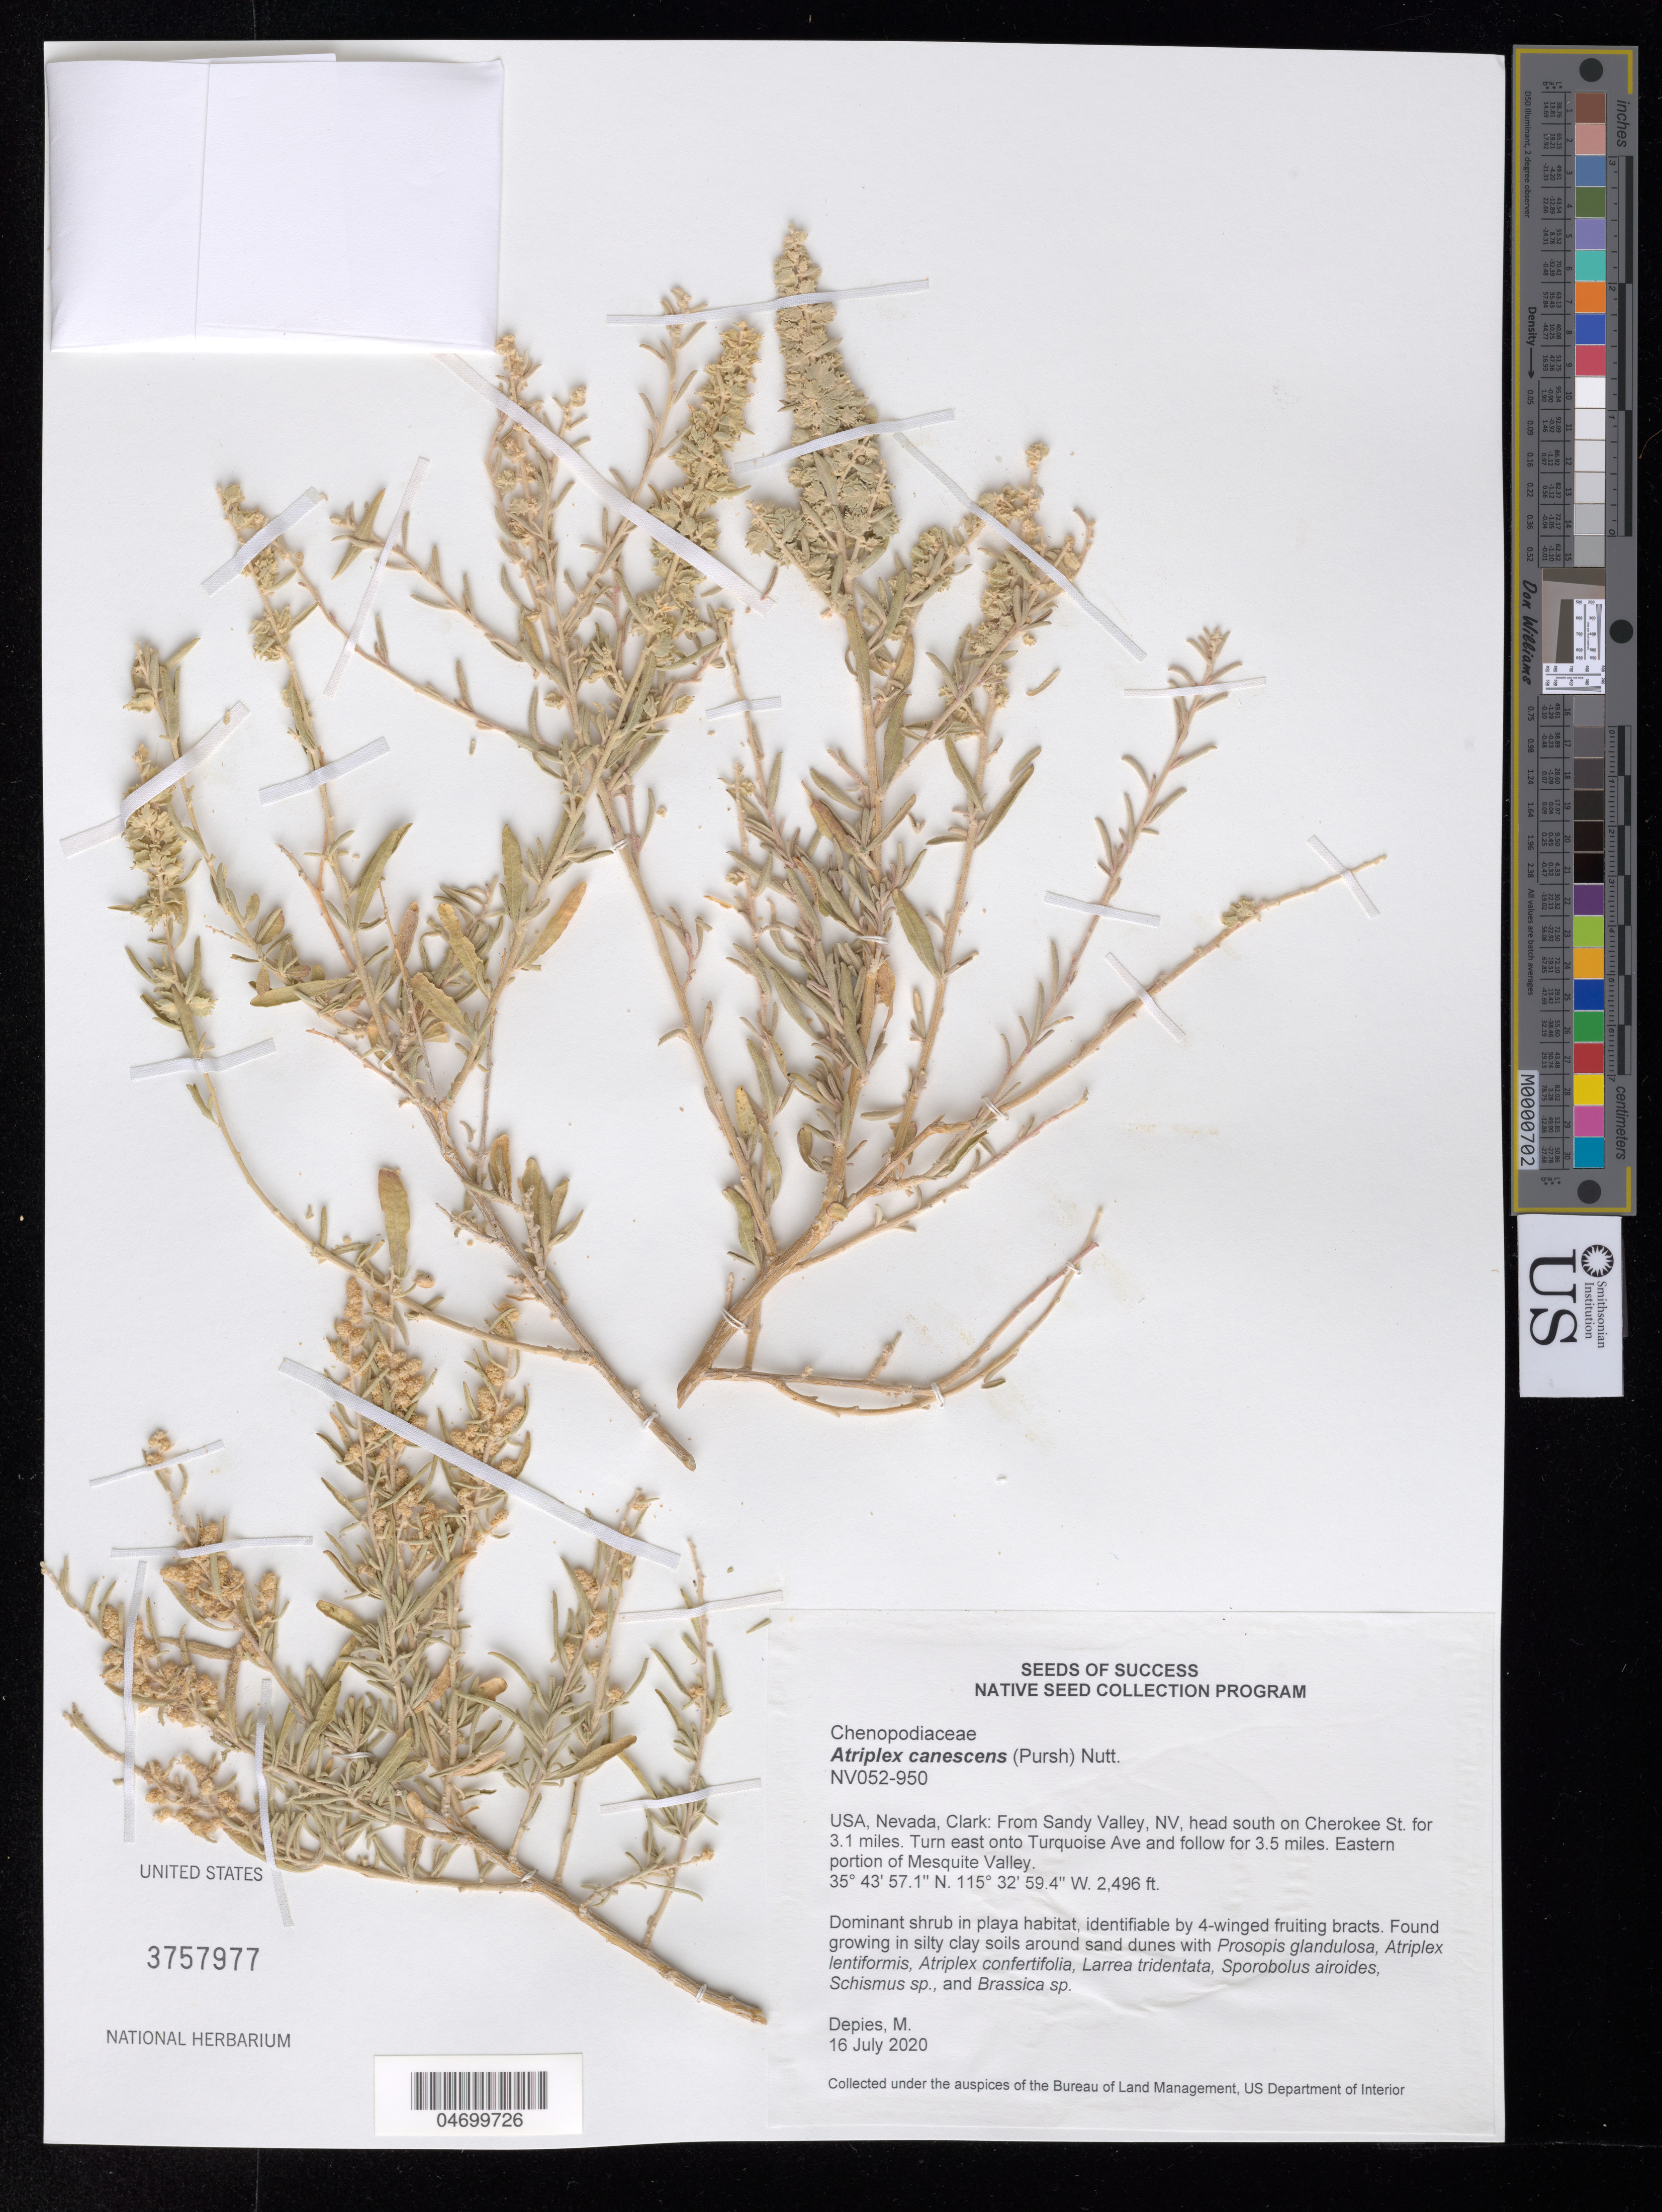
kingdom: Plantae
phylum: Tracheophyta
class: Magnoliopsida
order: Caryophyllales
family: Amaranthaceae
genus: Atriplex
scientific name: Atriplex canescens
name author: (Pursh) Nutt.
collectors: M. Depies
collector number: NV052-950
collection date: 2020-07-16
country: United States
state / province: Nevada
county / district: Clark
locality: Eastern portion of Mesquite Valley.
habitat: Around sand dunes. Silty clay soils. With Larrea tridentata, Schismus sp., Brassica sp., etc.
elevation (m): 761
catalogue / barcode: US 3757977